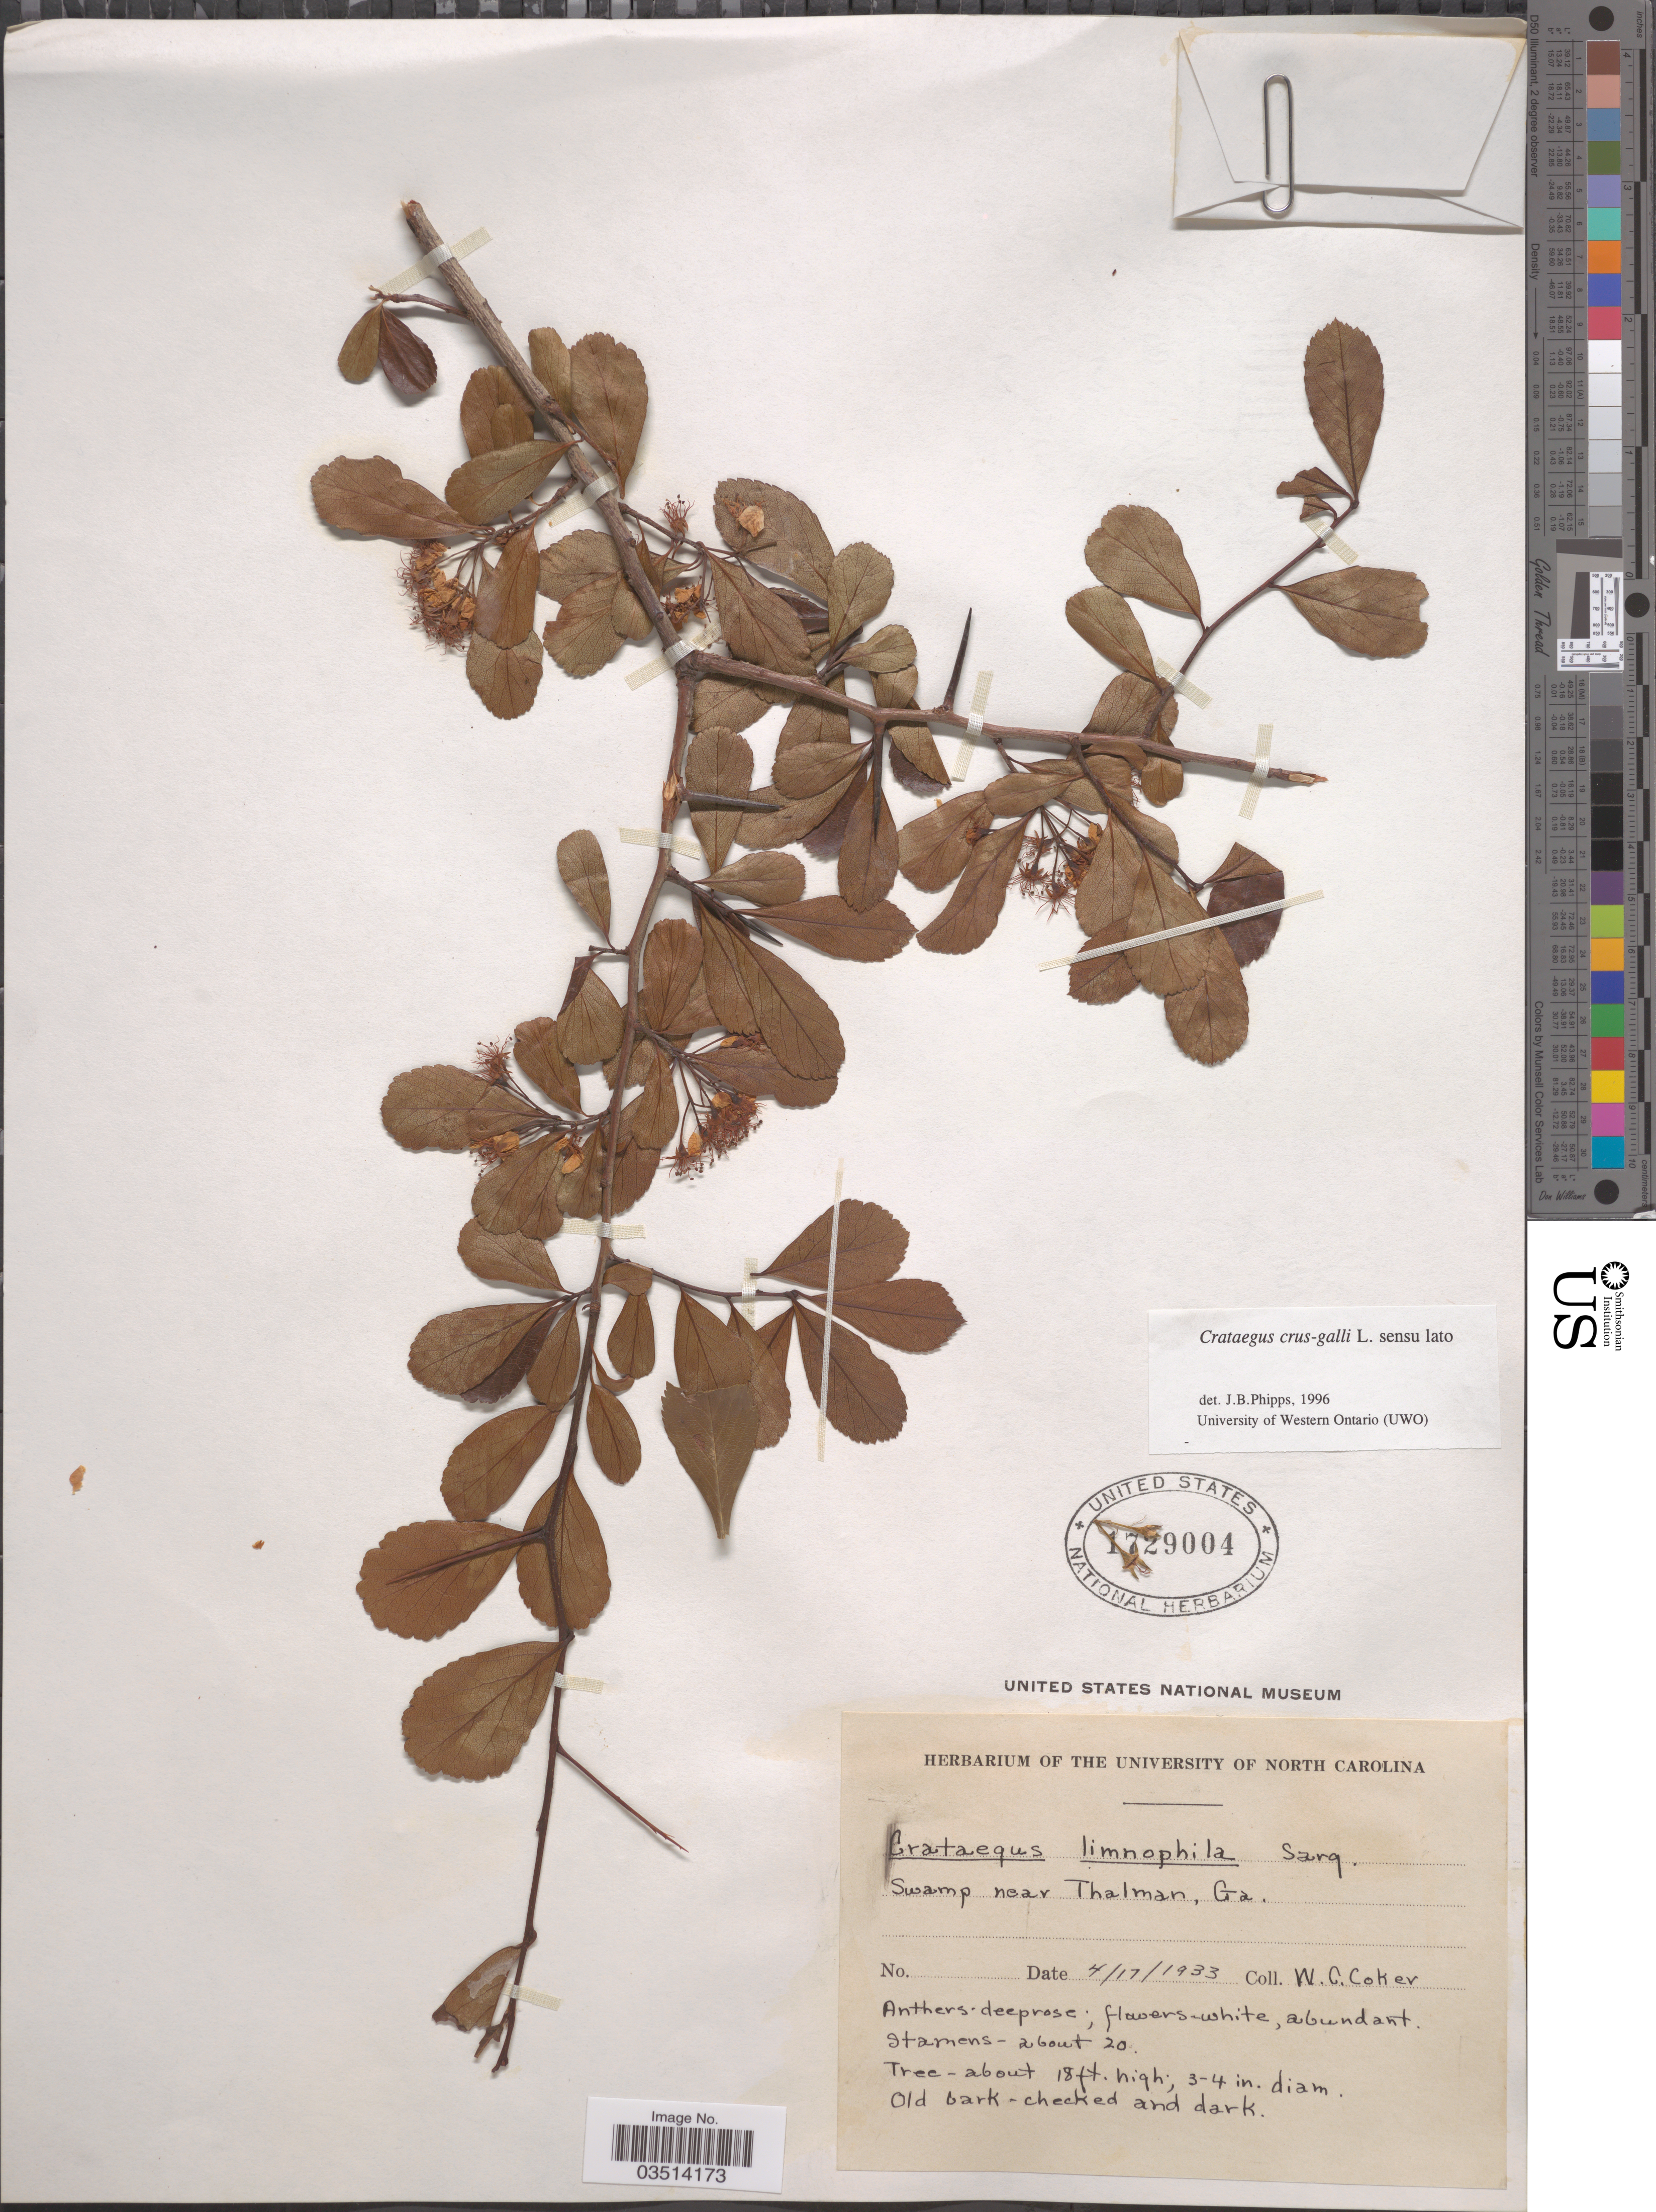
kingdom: Plantae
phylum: Tracheophyta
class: Magnoliopsida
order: Rosales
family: Rosaceae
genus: Crataegus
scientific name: Crataegus crus-galli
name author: L.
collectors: W. Coker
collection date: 1933-04-17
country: United States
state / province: Georgia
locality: Swamp near Thalman.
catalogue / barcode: US 1729004